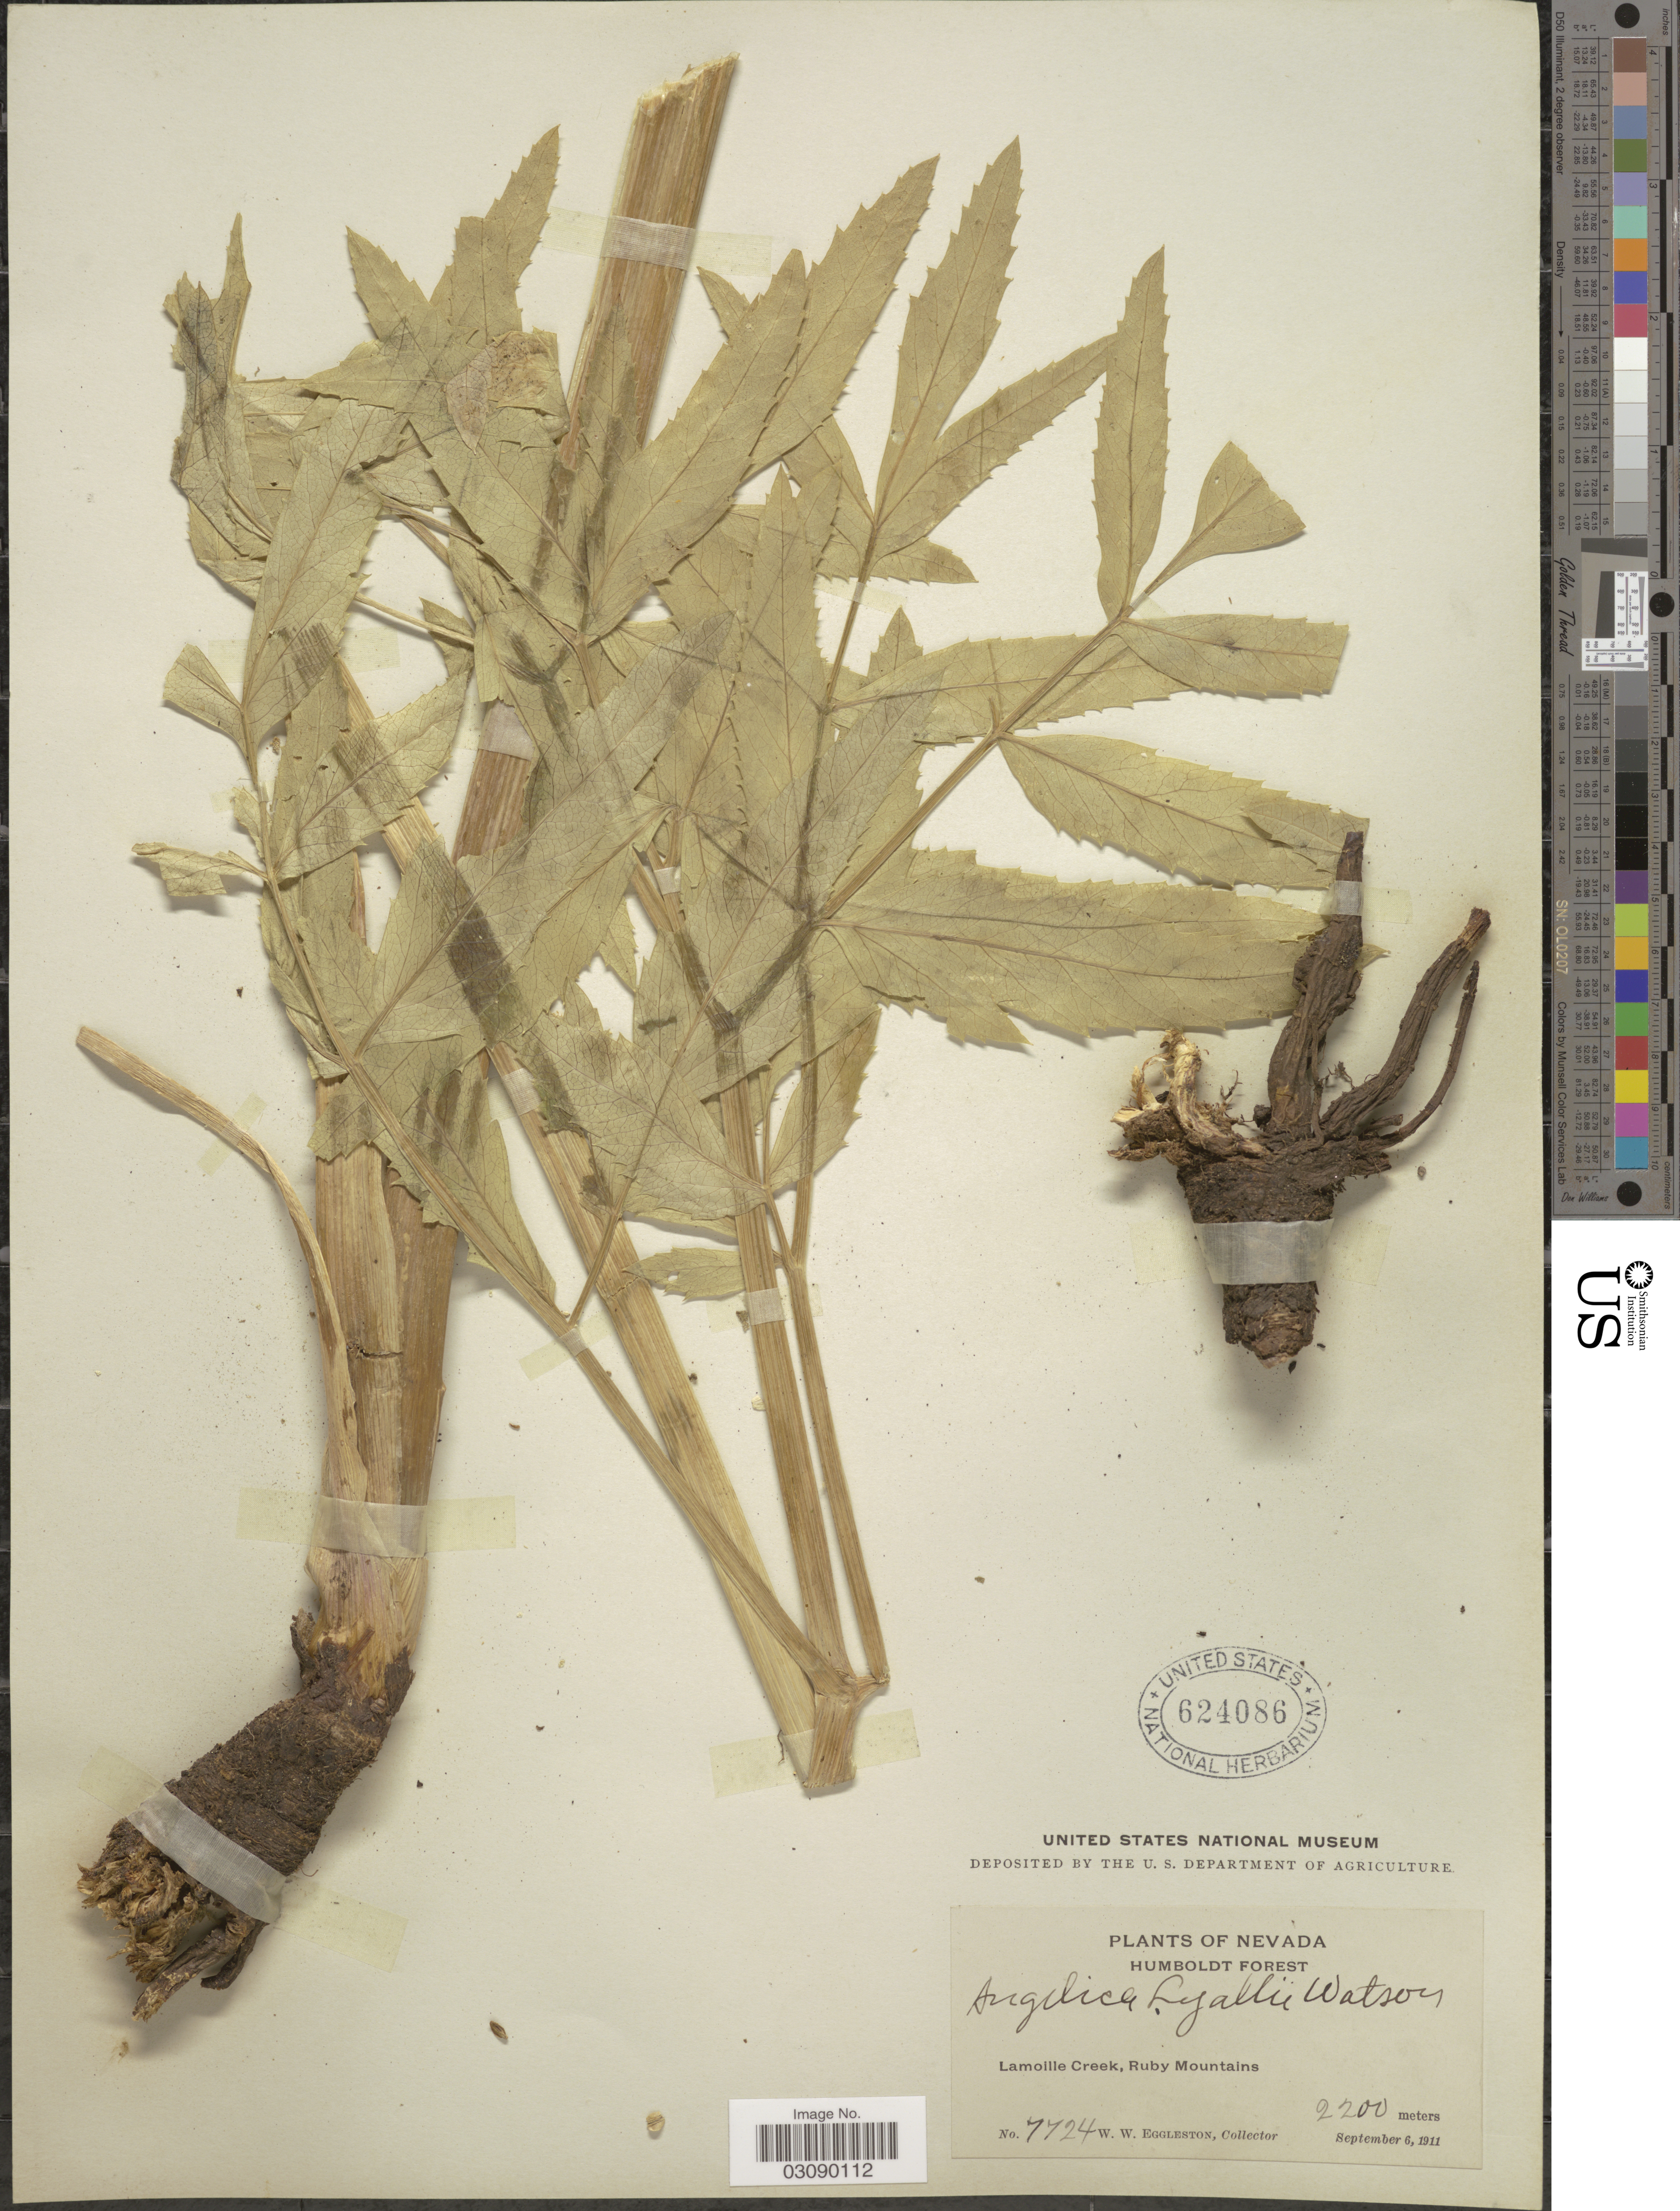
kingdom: Plantae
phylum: Tracheophyta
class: Magnoliopsida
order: Apiales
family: Apiaceae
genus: Angelica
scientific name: Angelica arguta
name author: Nutt.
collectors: W. W. Eggleston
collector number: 7724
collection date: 1911-09-06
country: United States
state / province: Nevada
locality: Humboldt Forest. Lamoille Creek, Ruby Mountains.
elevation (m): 2200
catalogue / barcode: US 624086